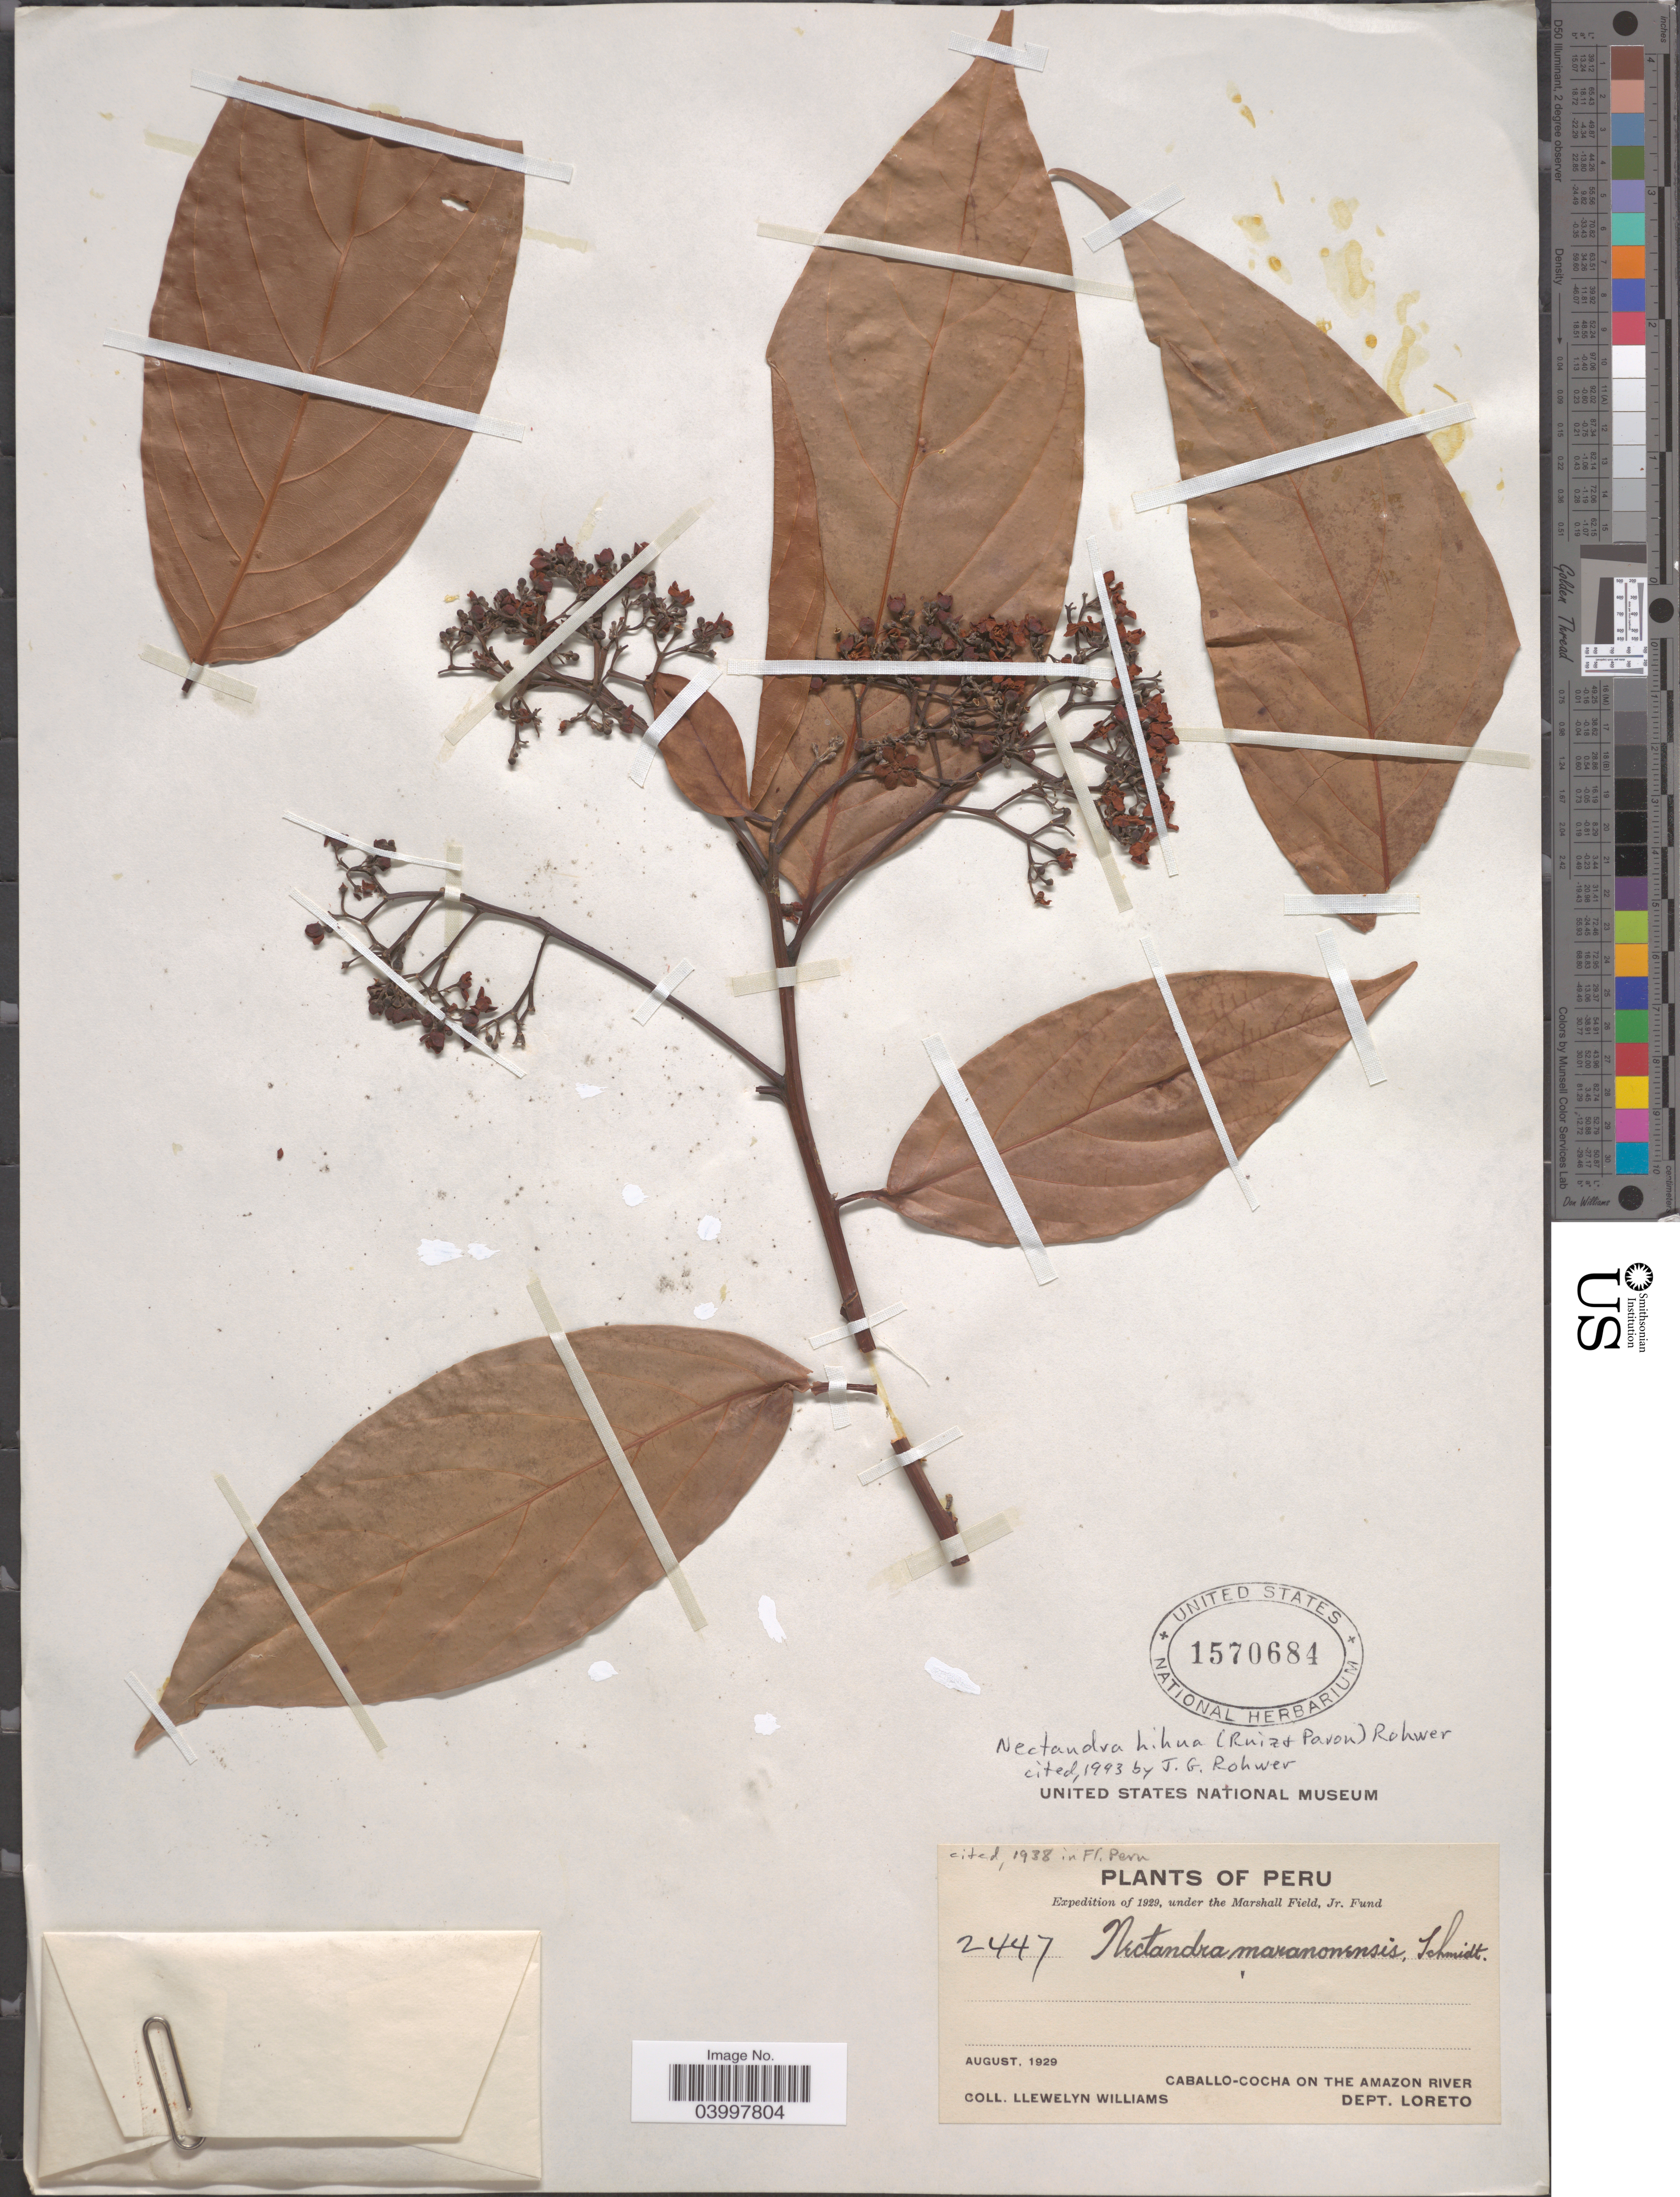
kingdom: Plantae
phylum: Tracheophyta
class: Magnoliopsida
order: Laurales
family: Lauraceae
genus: Nectandra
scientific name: Nectandra hihua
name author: (Ruiz & Pav.) Rohwer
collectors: Ll. Williams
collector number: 2447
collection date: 1929-08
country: Peru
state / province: Loreto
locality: Caballo-Cocha on the Amazon River. Dept. Loreto.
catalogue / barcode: US 1570684